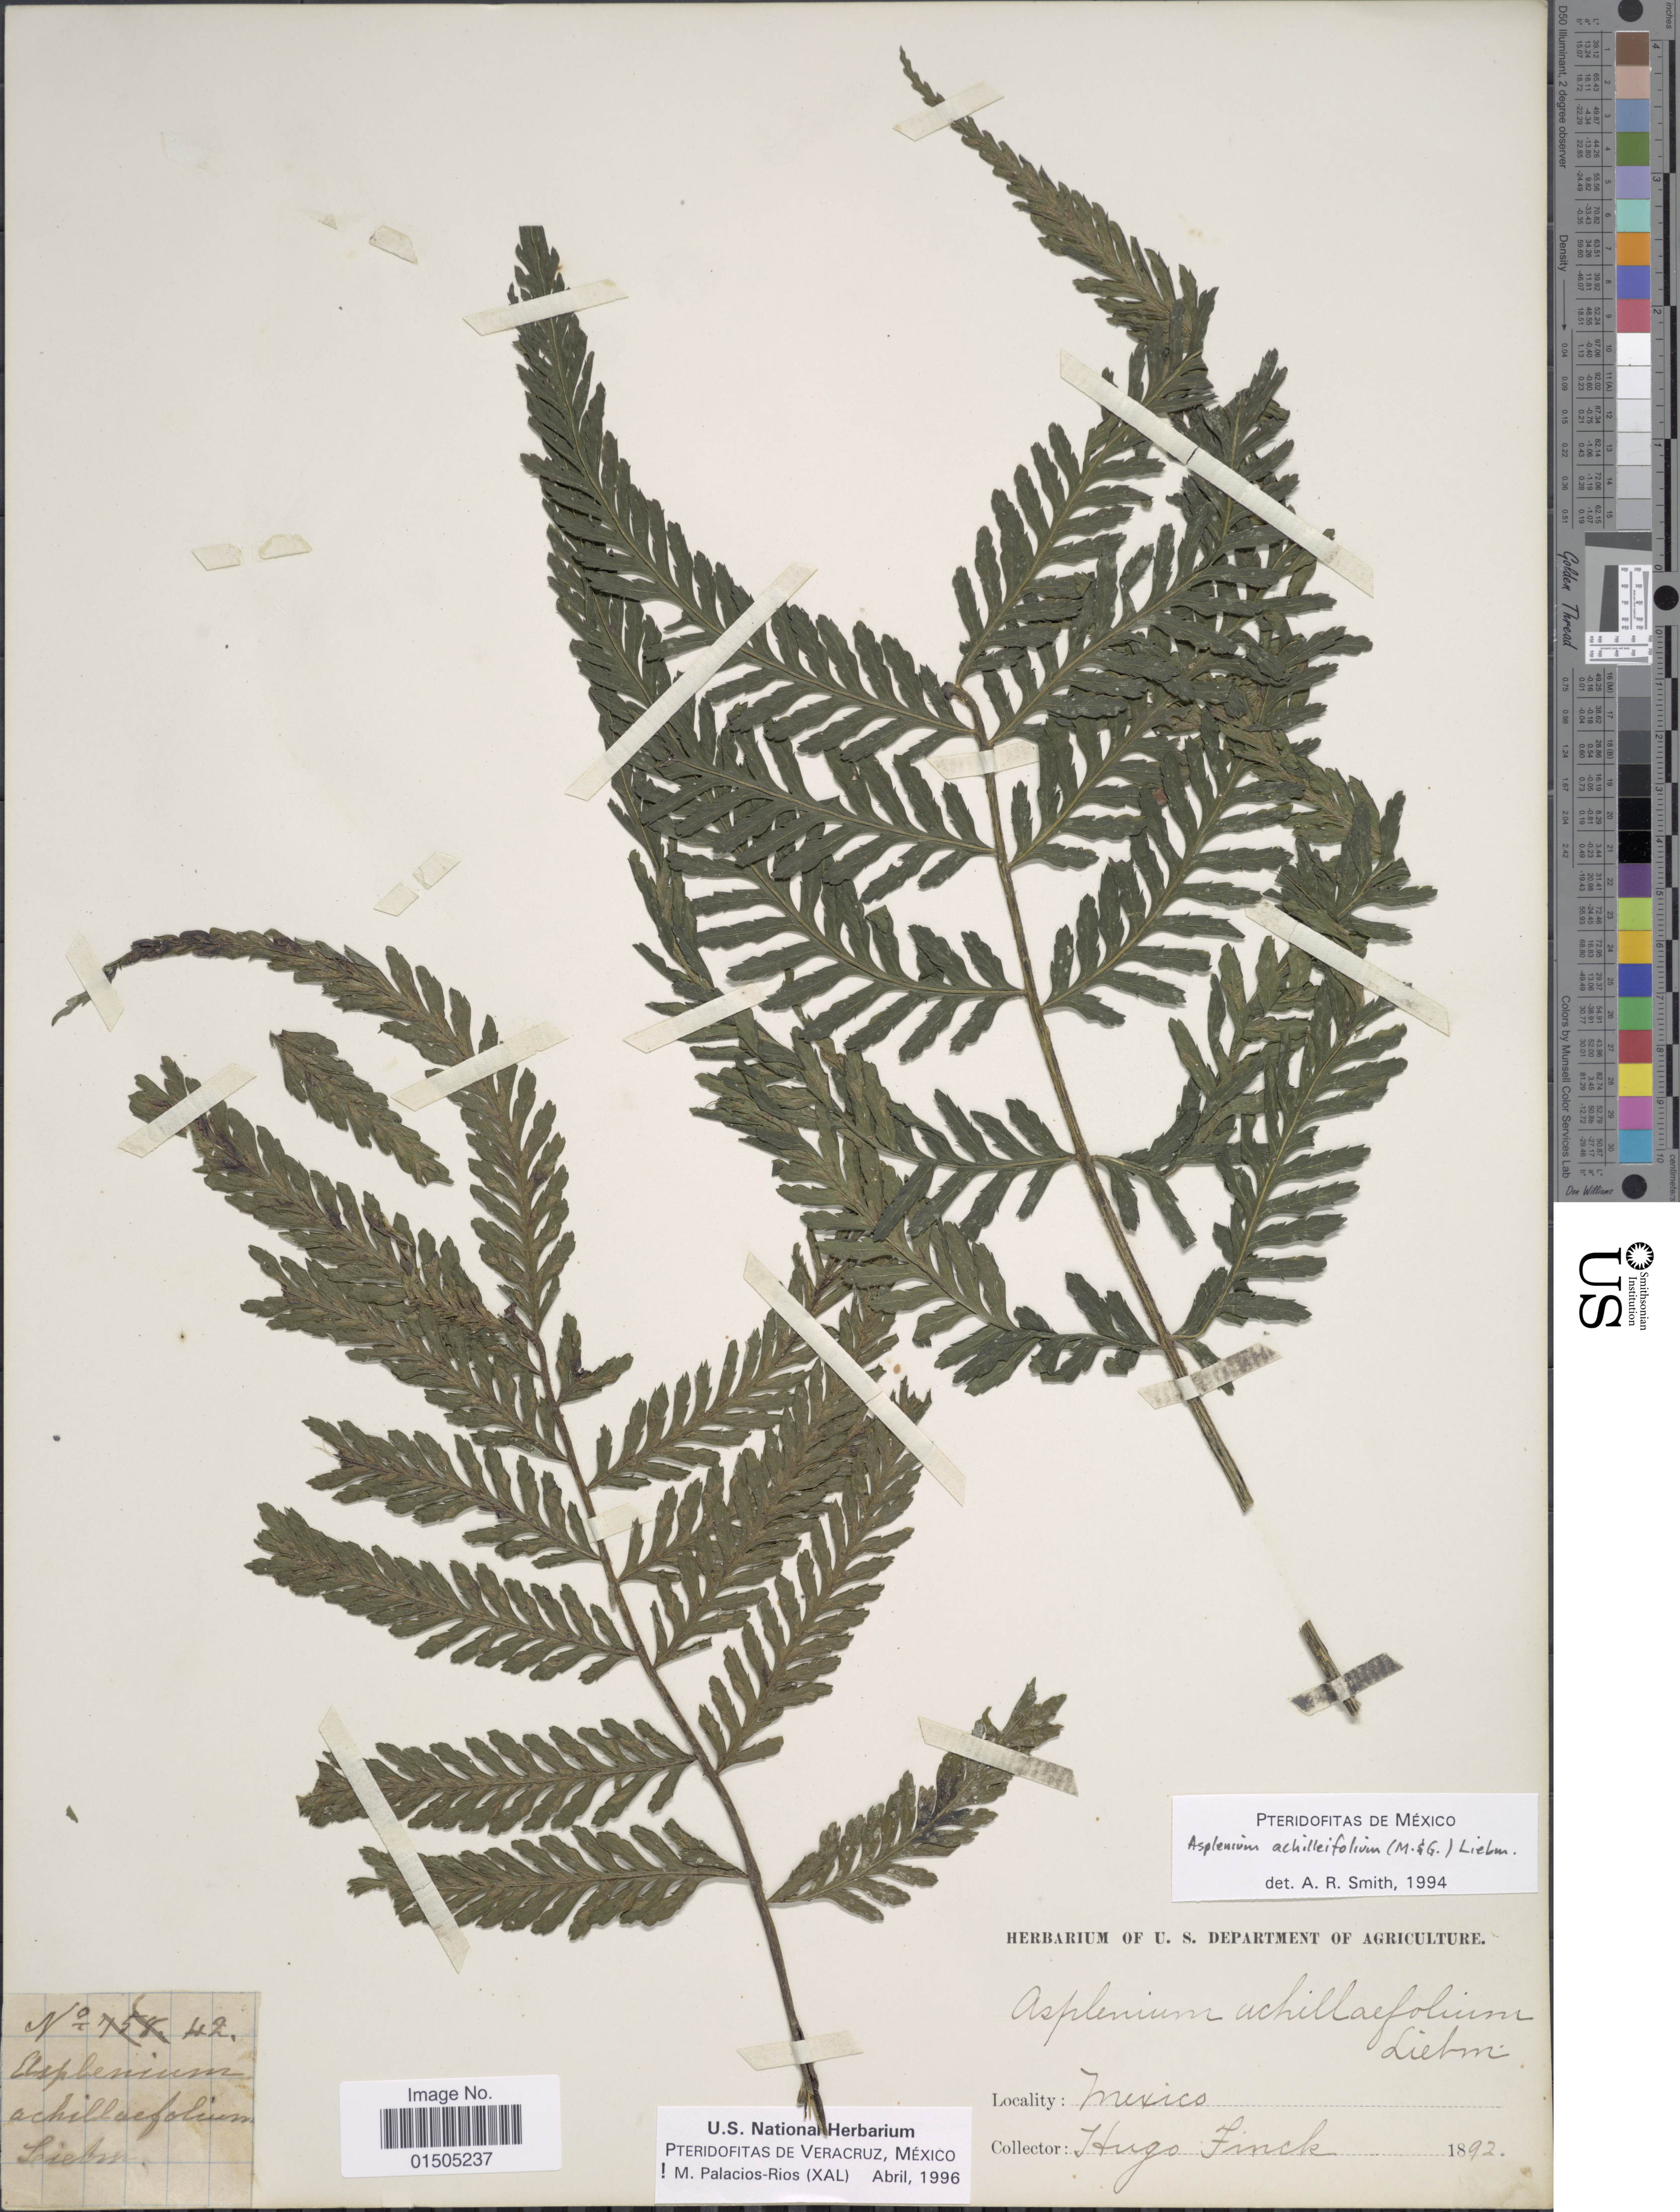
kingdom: Plantae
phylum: Tracheophyta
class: Polypodiopsida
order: Polypodiales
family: Aspleniaceae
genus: Asplenium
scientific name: Asplenium achilleifolium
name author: (M. Martens & Galeotti) Liebm.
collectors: H. Fink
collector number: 42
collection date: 1892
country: Mexico